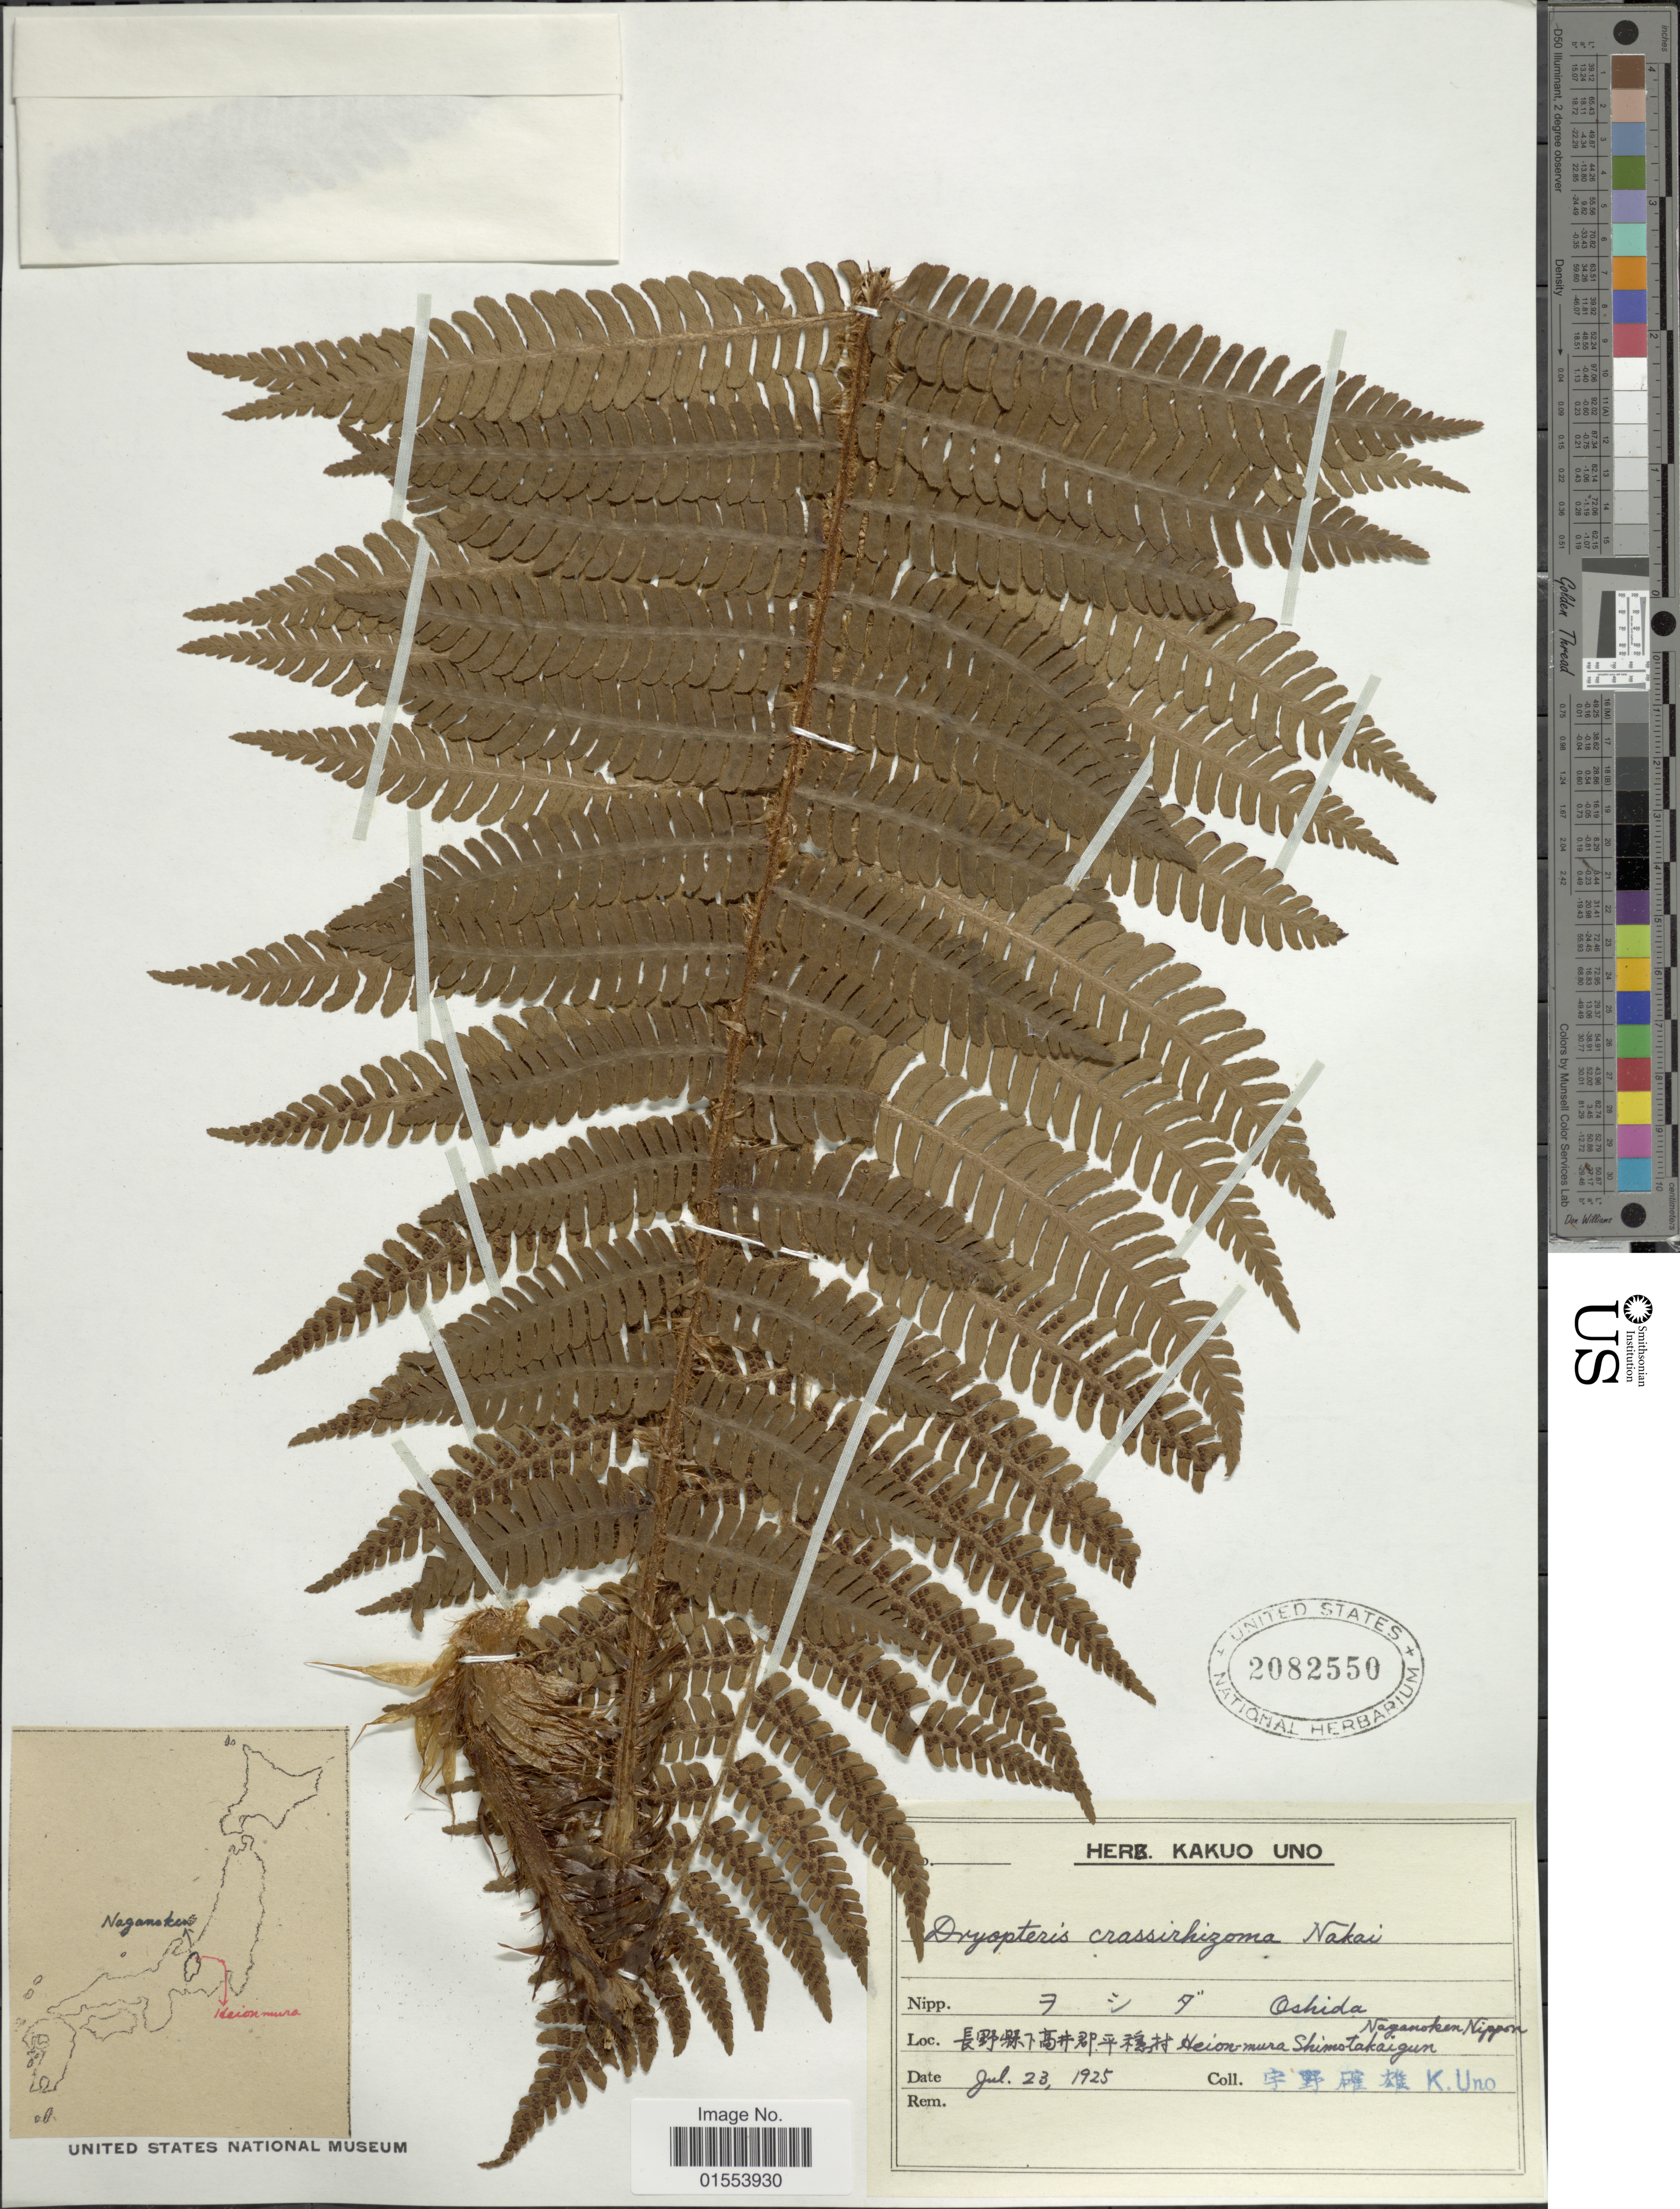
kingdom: Plantae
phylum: Tracheophyta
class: Polypodiopsida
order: Polypodiales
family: Dryopteridaceae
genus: Dryopteris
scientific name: Dryopteris crassirhizoma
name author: Nakai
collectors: K. Uno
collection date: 1925-07-23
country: Japan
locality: Heion-mura Shimo-takaigun, Naganoken Nippon.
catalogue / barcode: US 2082550